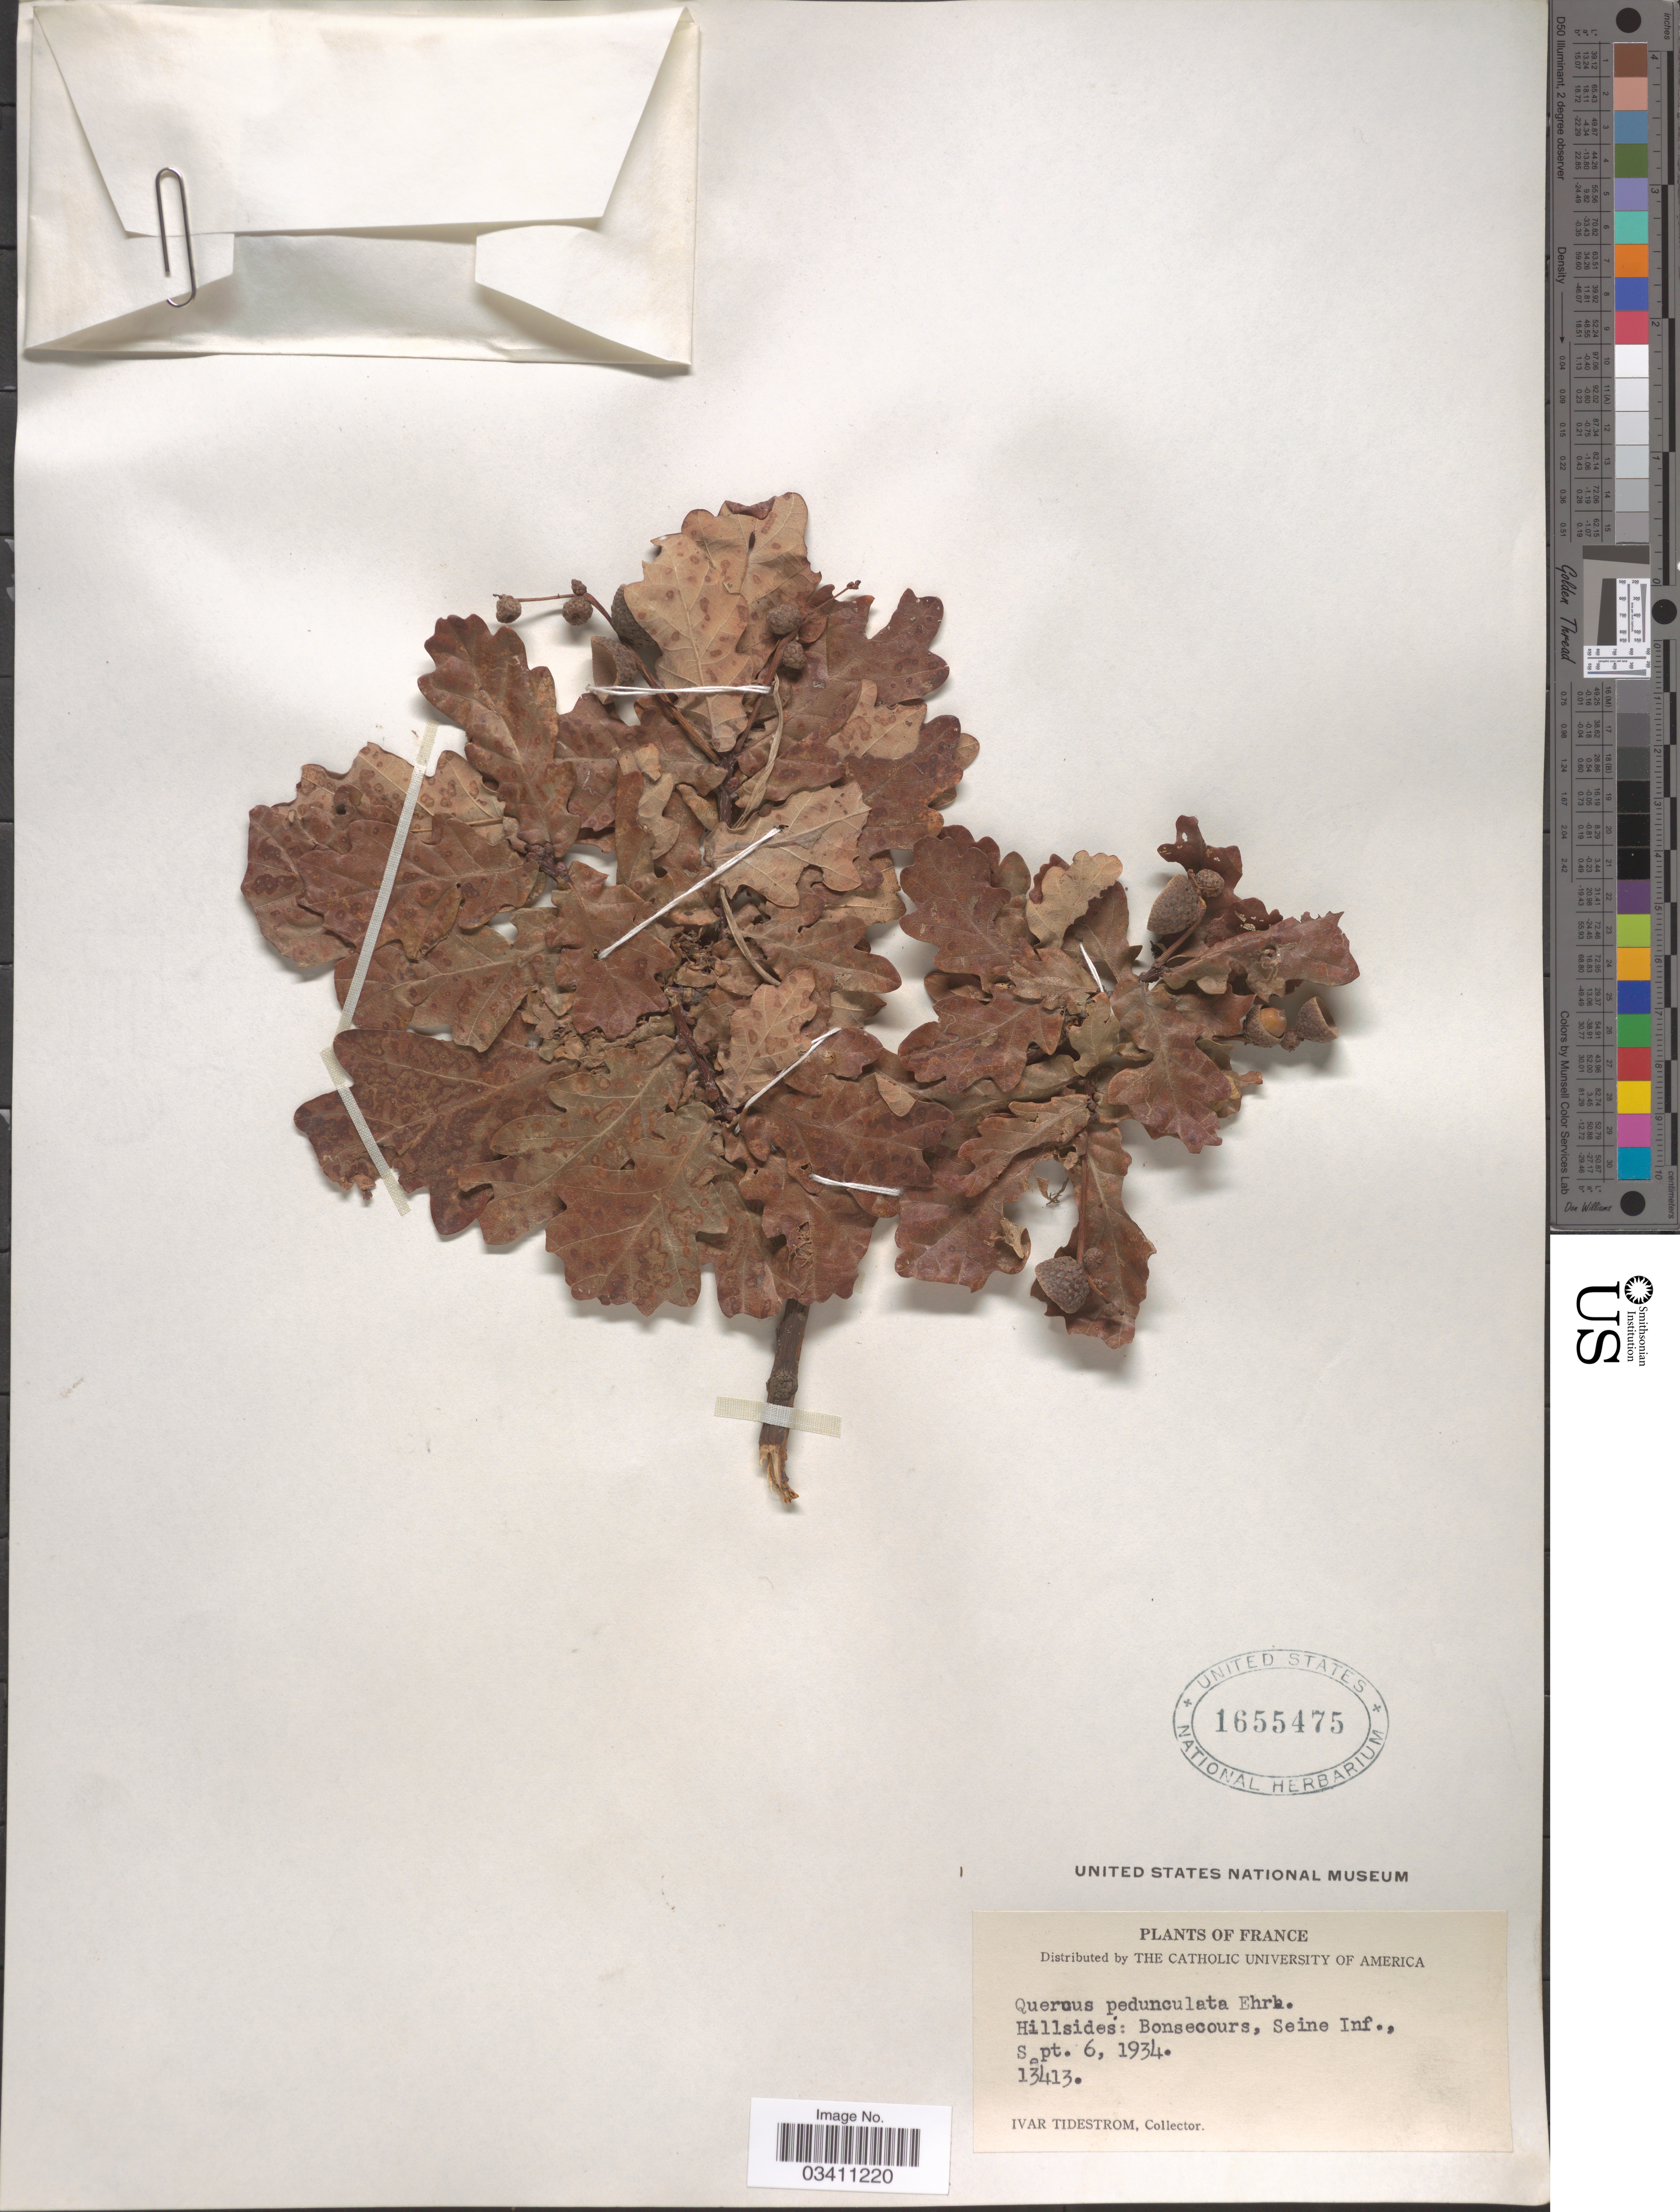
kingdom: Plantae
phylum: Tracheophyta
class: Magnoliopsida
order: Fagales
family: Fagaceae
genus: Quercus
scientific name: Quercus robur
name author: L.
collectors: I. F. Tidestrom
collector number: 13413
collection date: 1934-09-06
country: France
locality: Hillsides: Bonsecours, Seine Inf.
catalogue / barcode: US 1655475